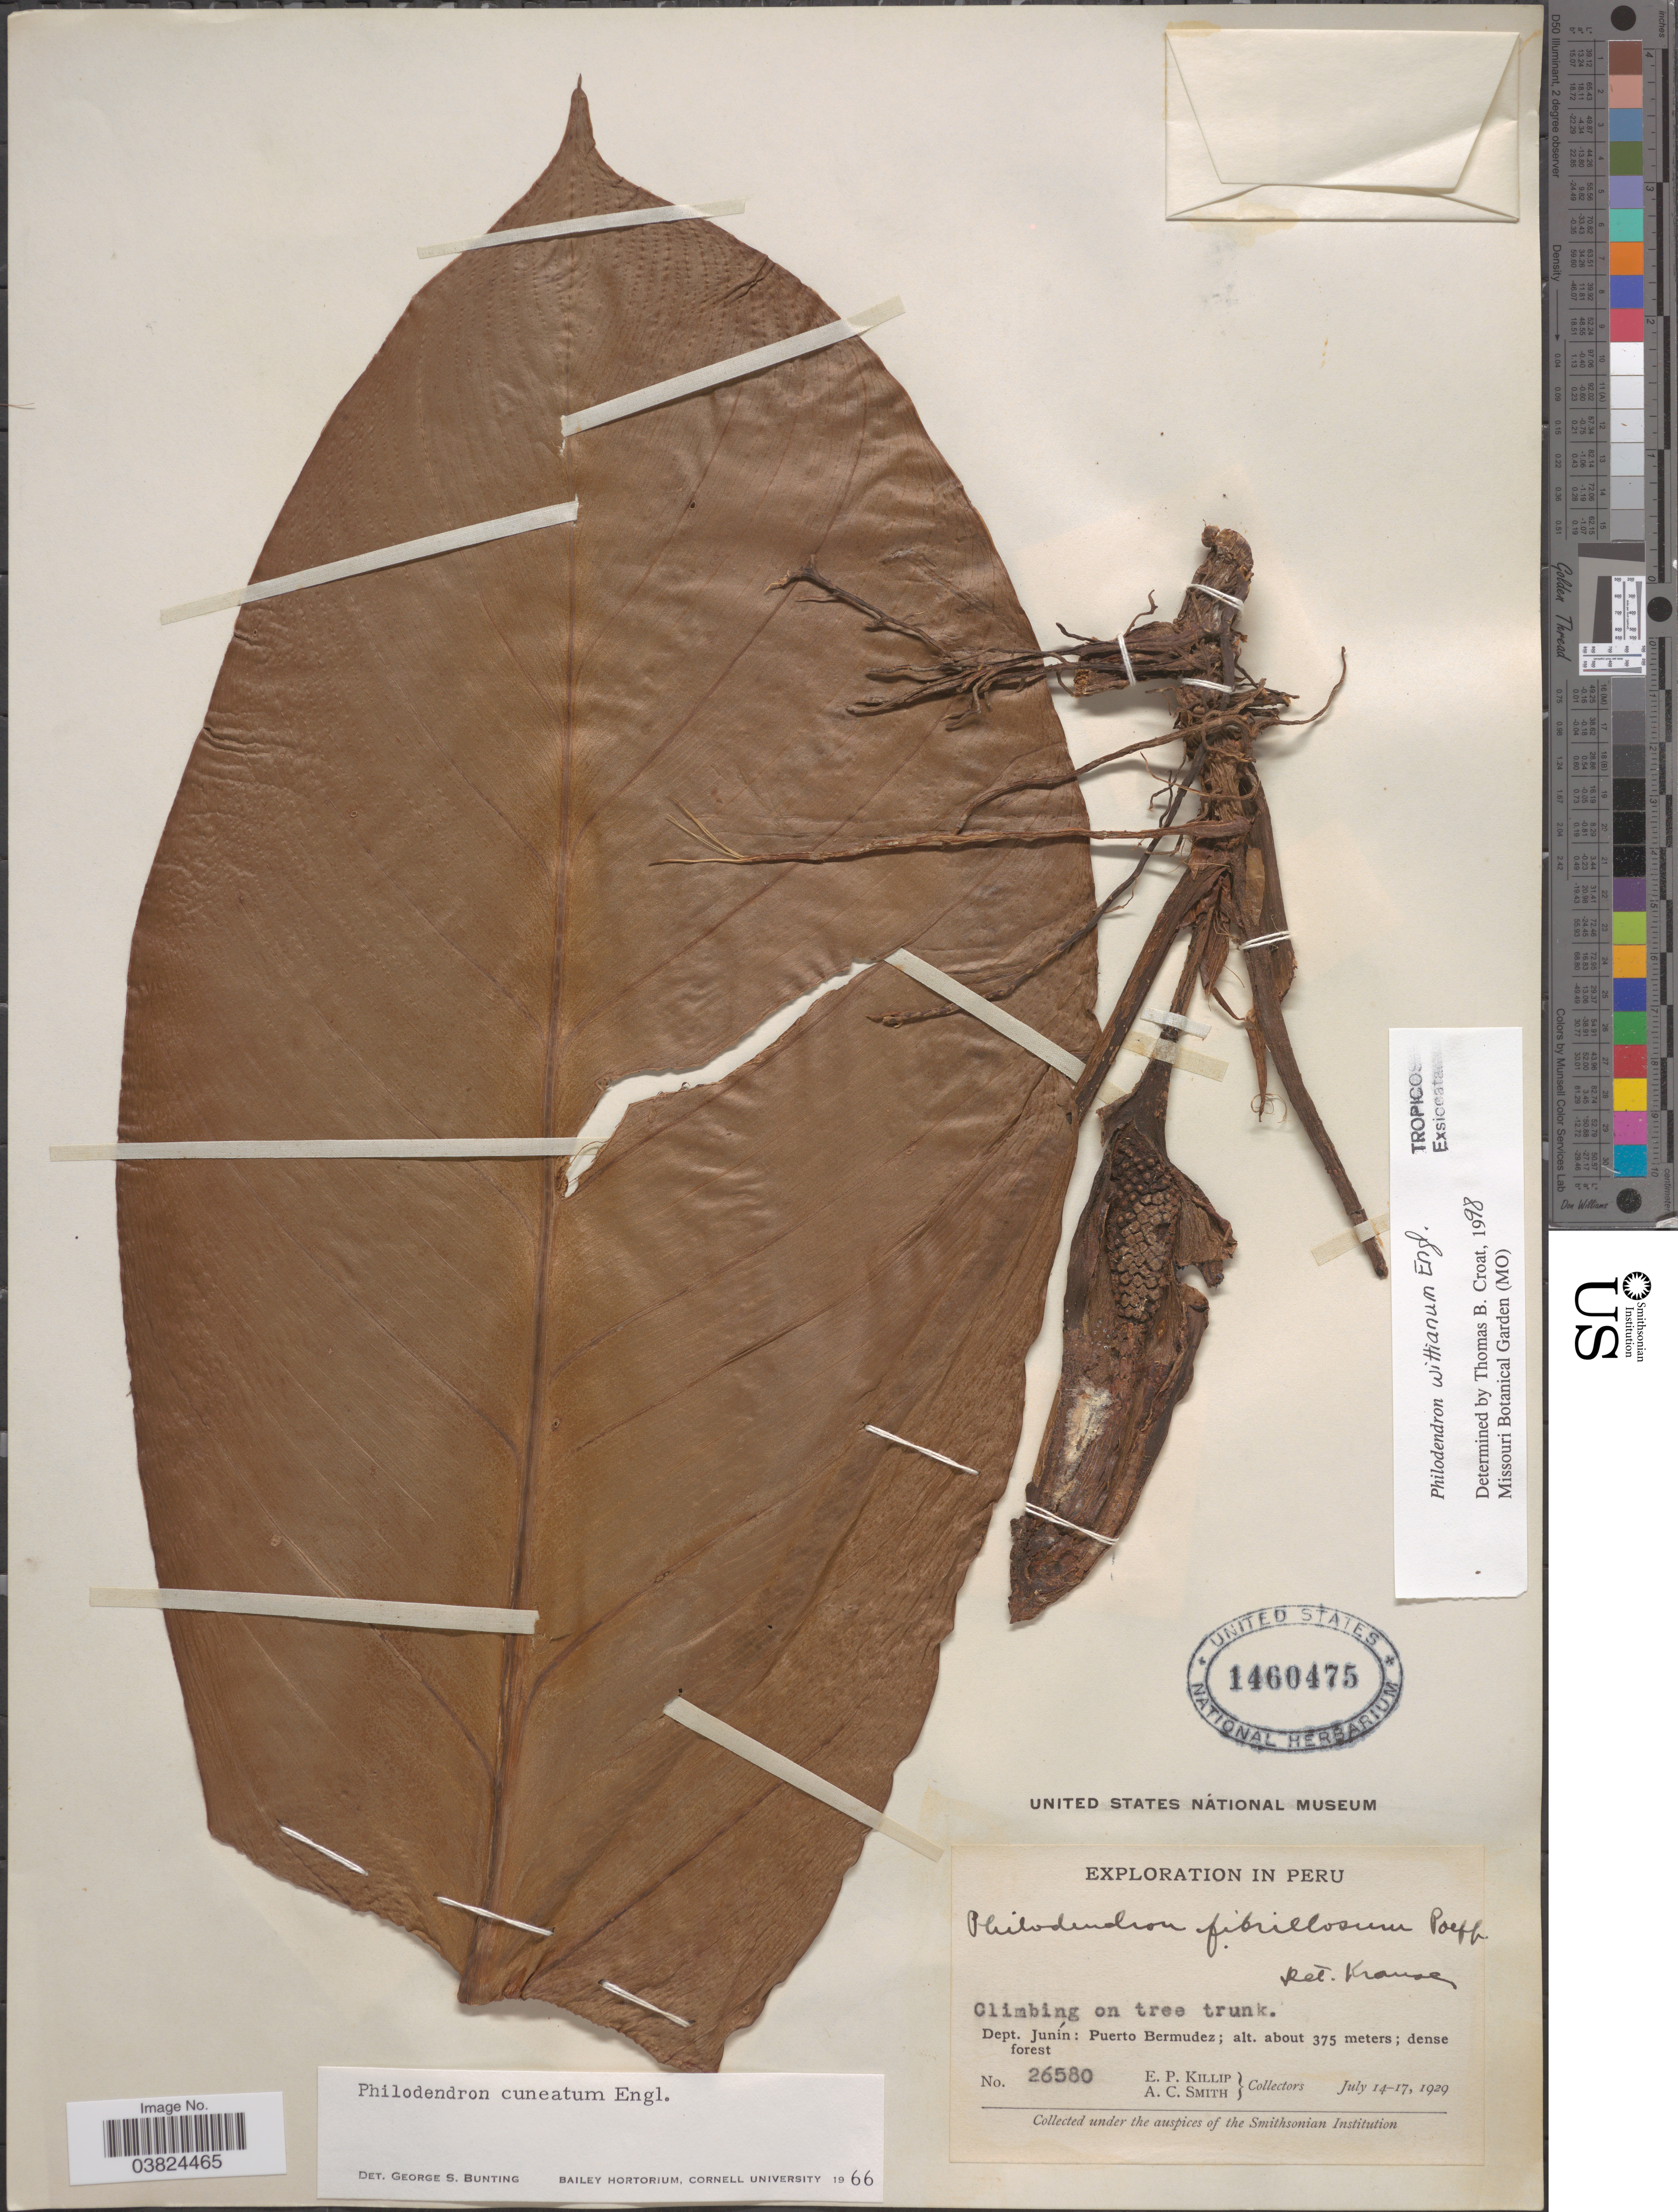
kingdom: Plantae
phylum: Tracheophyta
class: Liliopsida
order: Alismatales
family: Araceae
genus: Philodendron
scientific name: Philodendron wittianum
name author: Engl.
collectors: E. P. Killip & A. C. Smith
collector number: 26580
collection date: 1929-07-14/1929-07-17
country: Peru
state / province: Junín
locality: Dept. Junín: Puerto Bermudez.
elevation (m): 375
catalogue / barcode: US 1460475